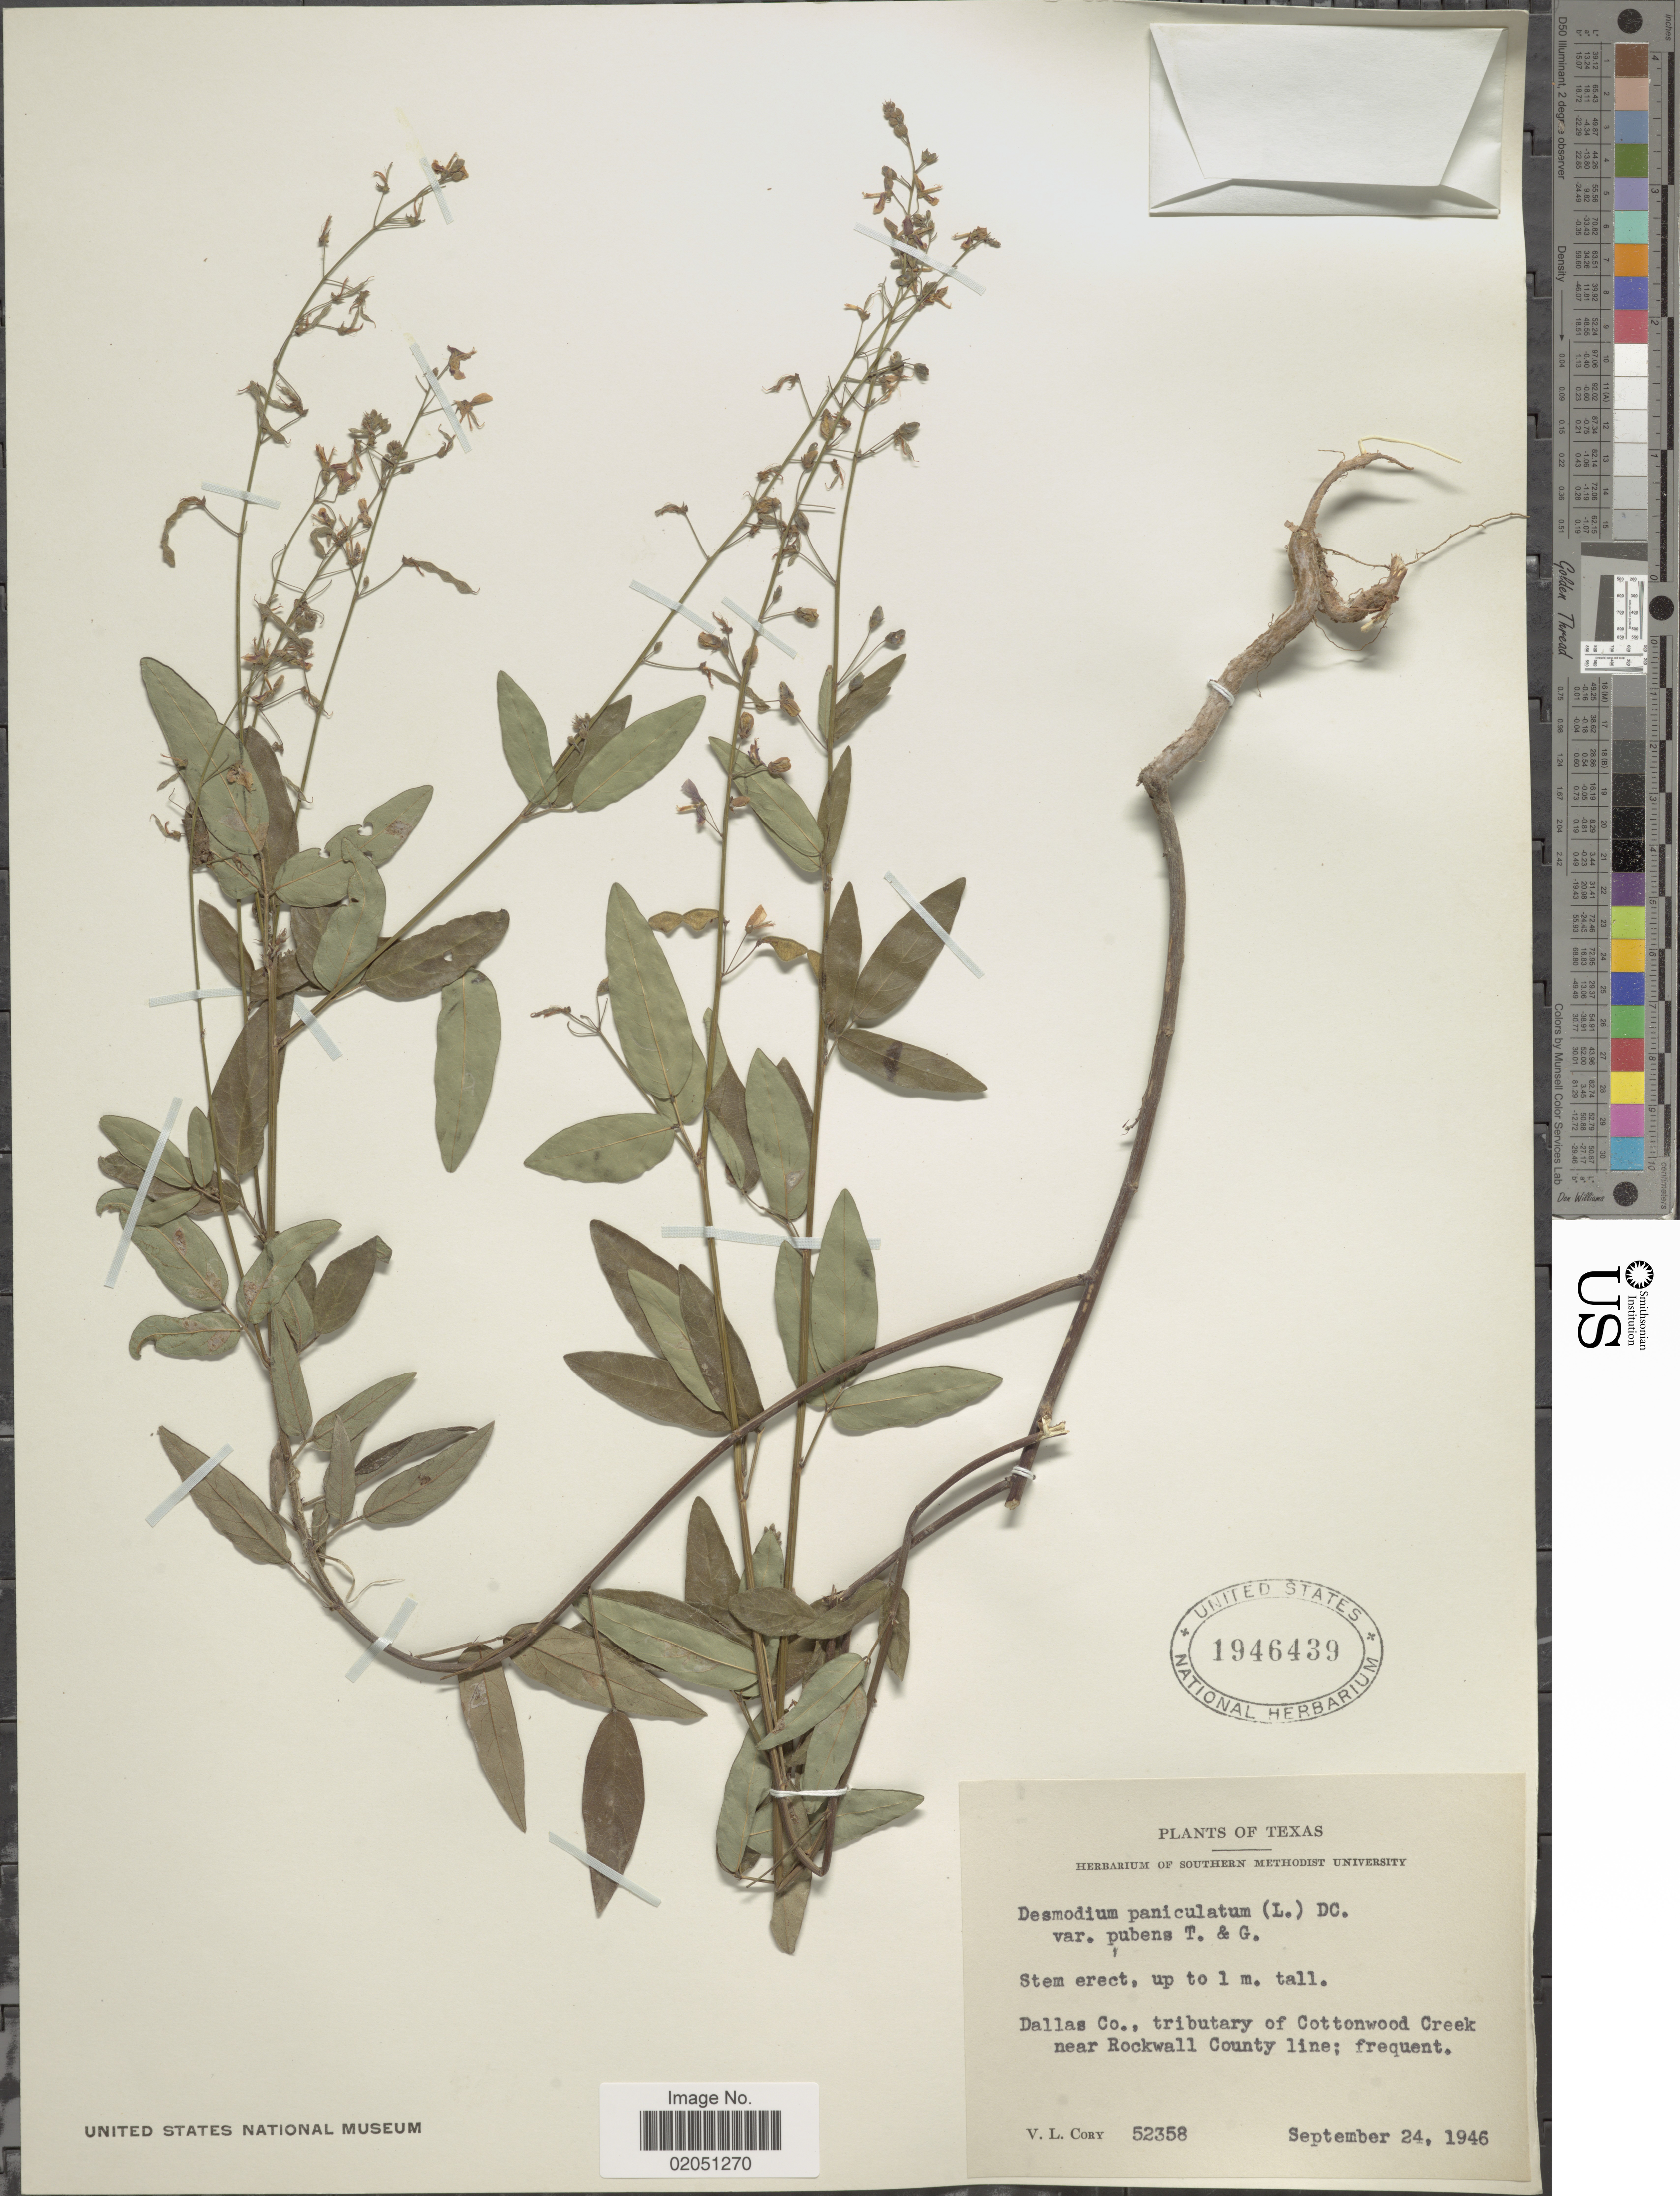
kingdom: Plantae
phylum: Tracheophyta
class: Magnoliopsida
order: Fabales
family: Fabaceae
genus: Desmodium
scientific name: Desmodium paniculatum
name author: (L.) DC.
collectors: V. Cory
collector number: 52358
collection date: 1946-09-24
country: United States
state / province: Texas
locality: Dallas Co., tributary of Cottonwood Creek near Rockwall County line; frequent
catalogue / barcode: US 1946439